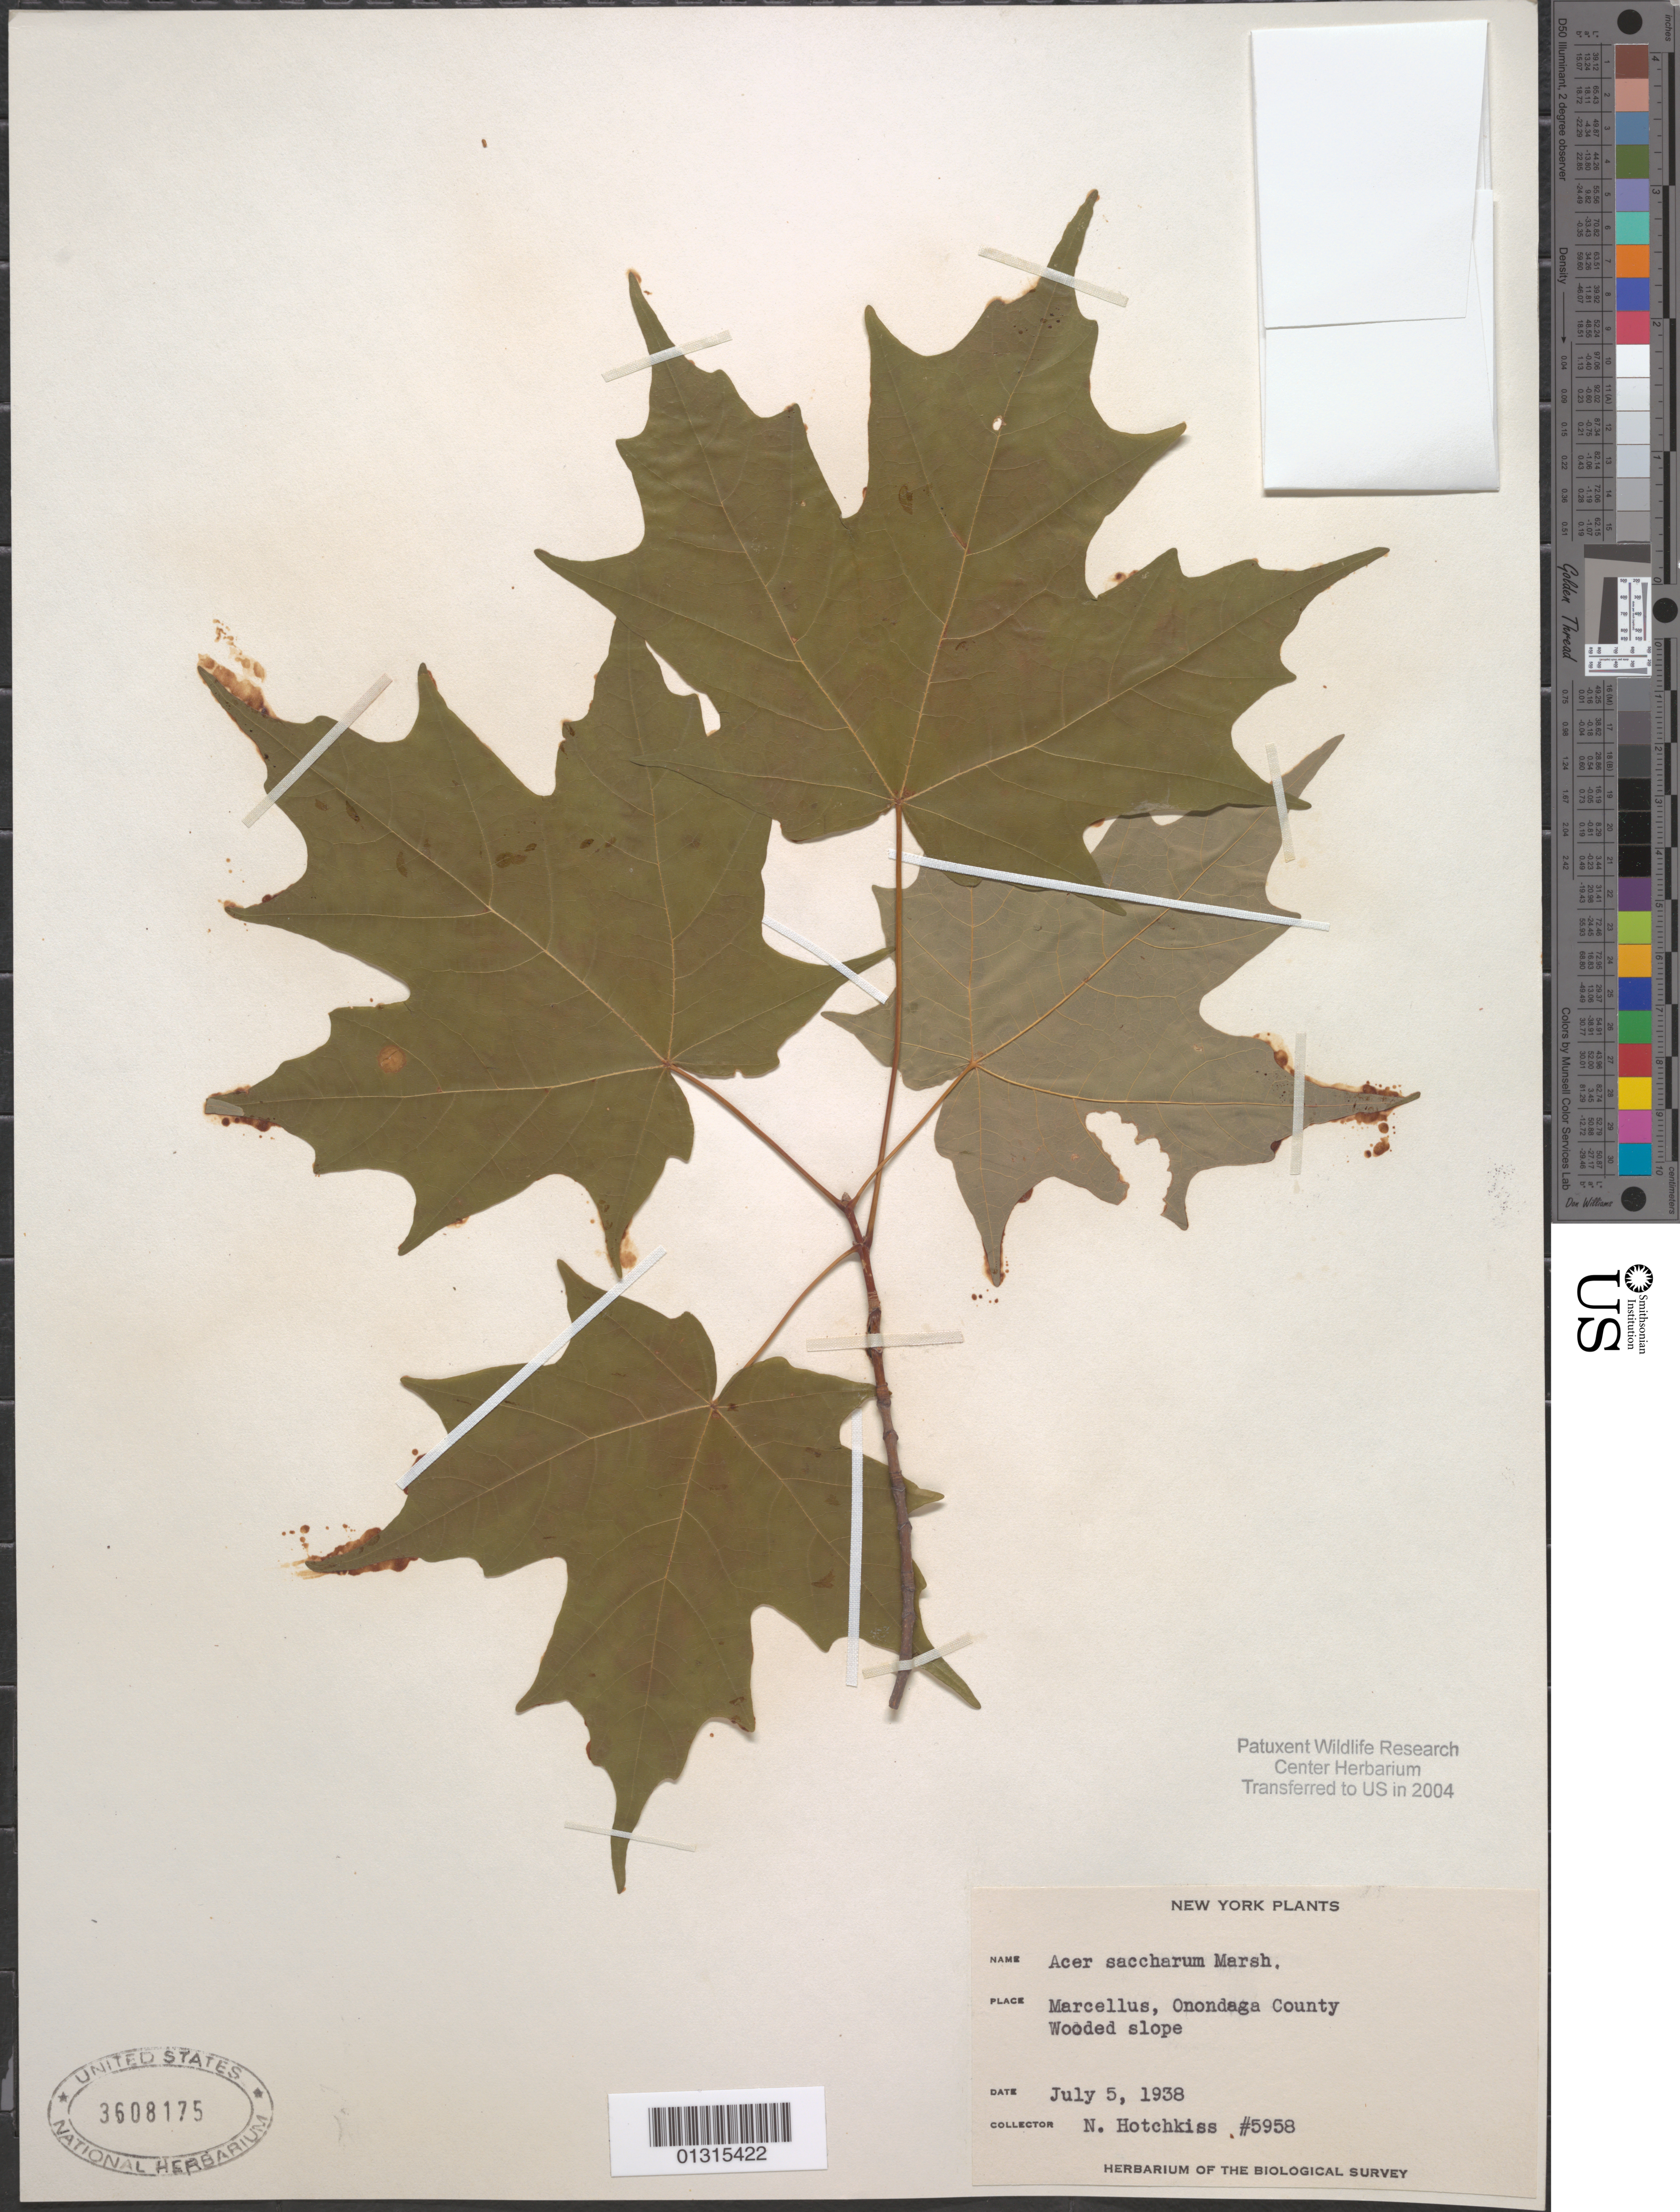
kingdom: Plantae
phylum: Tracheophyta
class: Magnoliopsida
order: Sapindales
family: Sapindaceae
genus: Acer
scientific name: Acer saccharum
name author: Marshall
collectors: N. Hotchkiss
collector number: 5958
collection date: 1938-07-05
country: United States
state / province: New York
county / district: Onondaga County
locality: Onondaga County, Marcellus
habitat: Wooded slope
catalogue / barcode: US 3608175